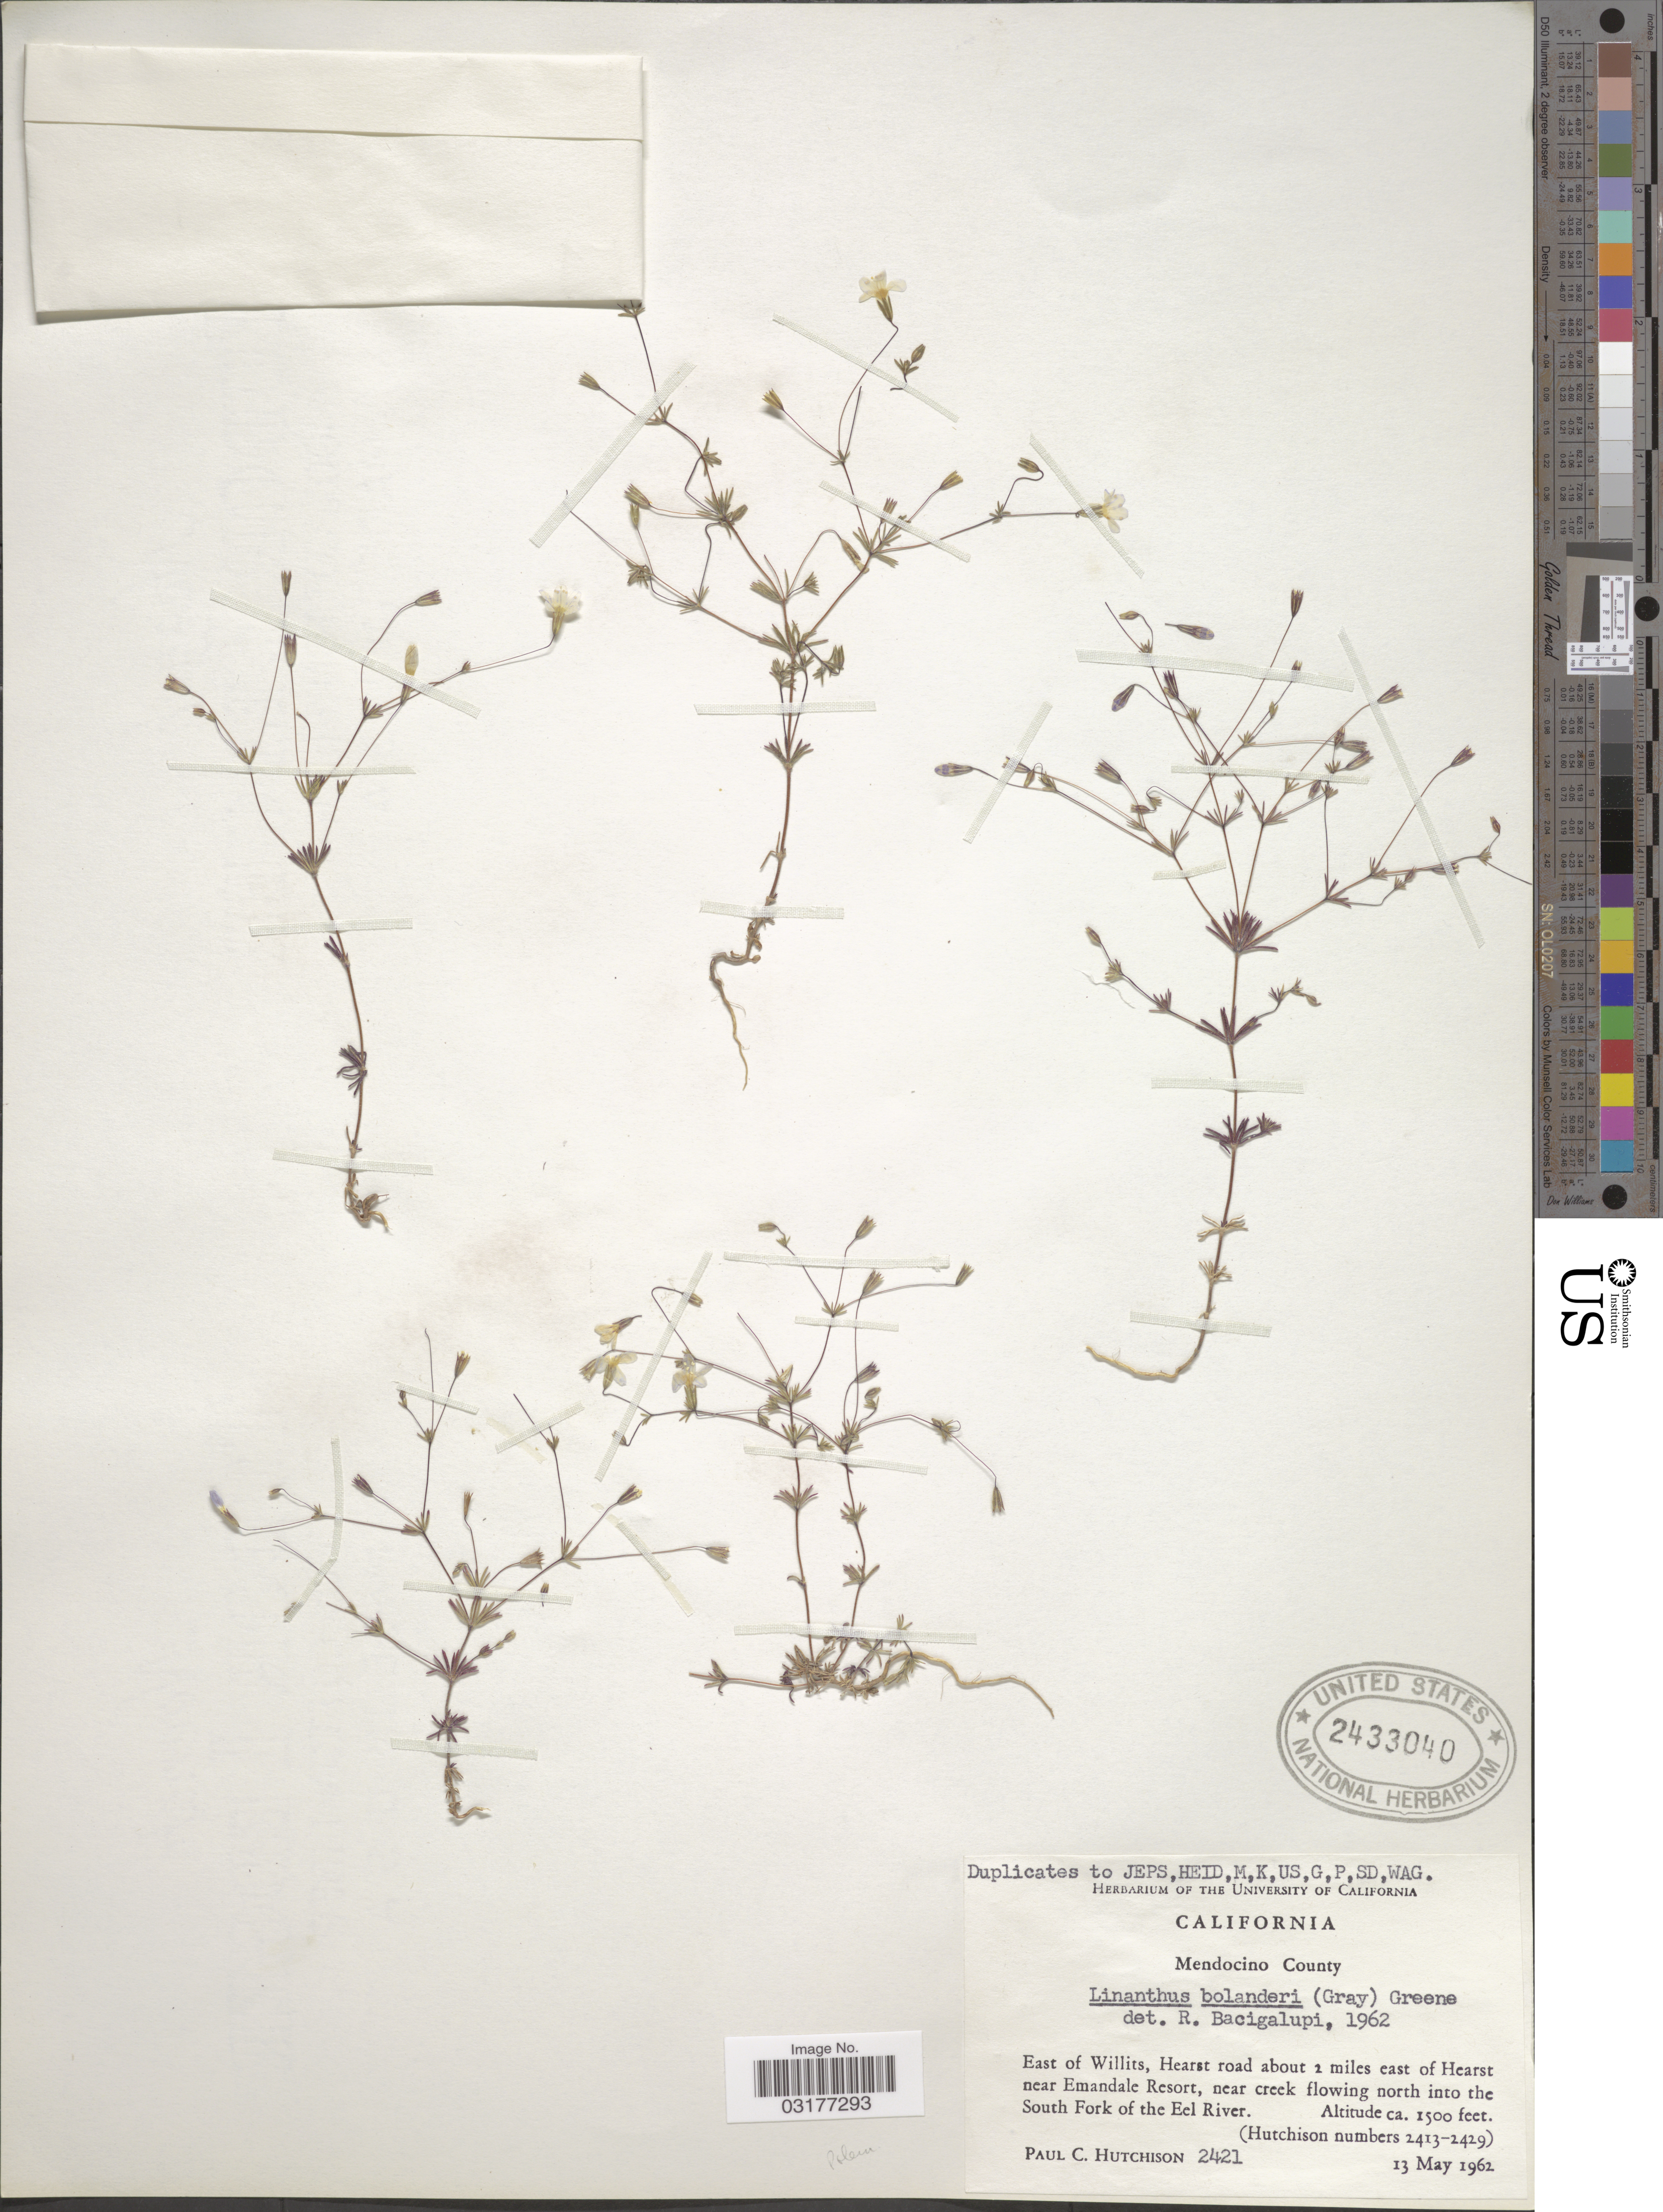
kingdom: Plantae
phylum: Tracheophyta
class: Magnoliopsida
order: Ericales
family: Polemoniaceae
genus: Leptosiphon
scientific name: Leptosiphon bolanderi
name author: (A. Gray) J.M. Porter & L.A. Johnson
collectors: P. C. Hutchison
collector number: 2421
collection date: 1962-05-13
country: United States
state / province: California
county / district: Mendocino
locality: Mendocino County. East of Willits, Hearst road about 2 miles east of Hearst near Emandale Resort, near creek flowing north into the South Fork of the Eel River.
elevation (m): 457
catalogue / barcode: US 2433040